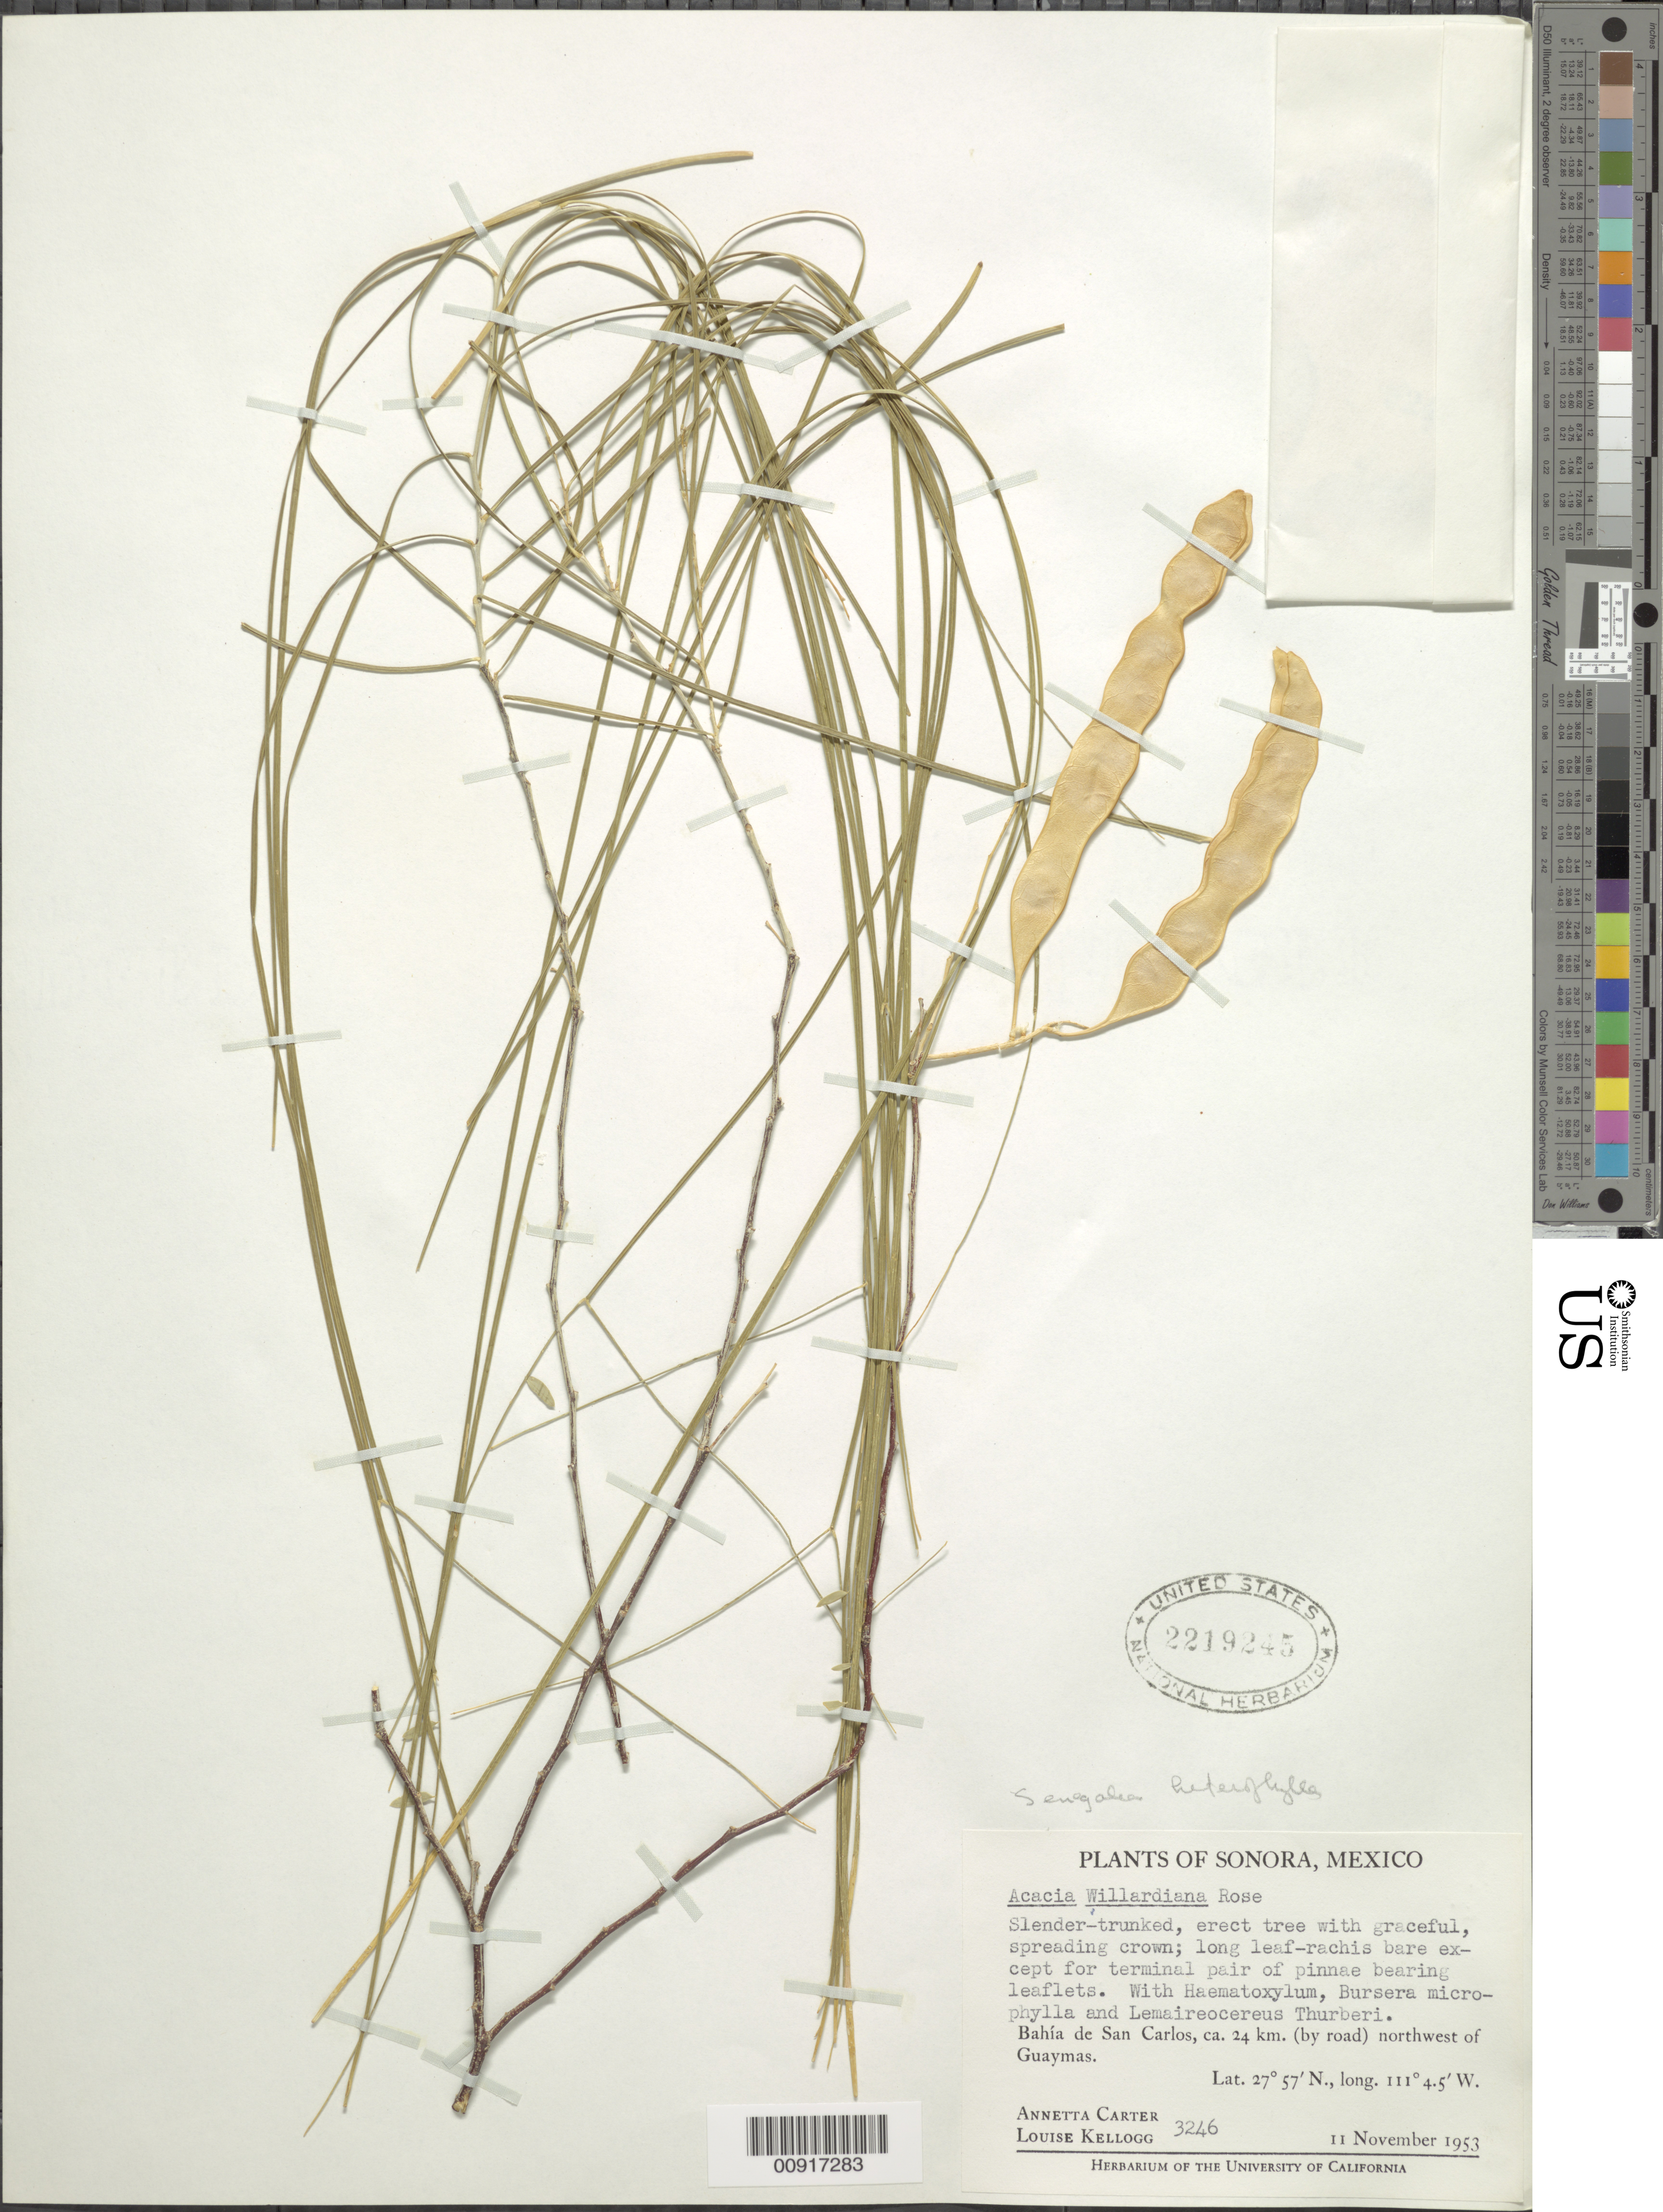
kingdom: Plantae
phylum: Tracheophyta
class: Magnoliopsida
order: Fabales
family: Fabaceae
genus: Mariosousa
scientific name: Mariosousa heterophylla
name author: (Benth.) Seigler & Ebinger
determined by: Strong, M. T., (US), Smithsonian Institution - National Museum of Natural History (UNITED STATES)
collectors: A. Carter & L. Kellogg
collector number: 3246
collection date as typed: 11 Nov 1953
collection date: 1953-11-11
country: Mexico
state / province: Sonora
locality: Bahía de San Carlos, ca. 24 km. (by road) northwest of Guaymas.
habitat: With Haematoxylum, Bbursera microphylla and Lemaireocereus thurberi.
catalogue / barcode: US 2219245